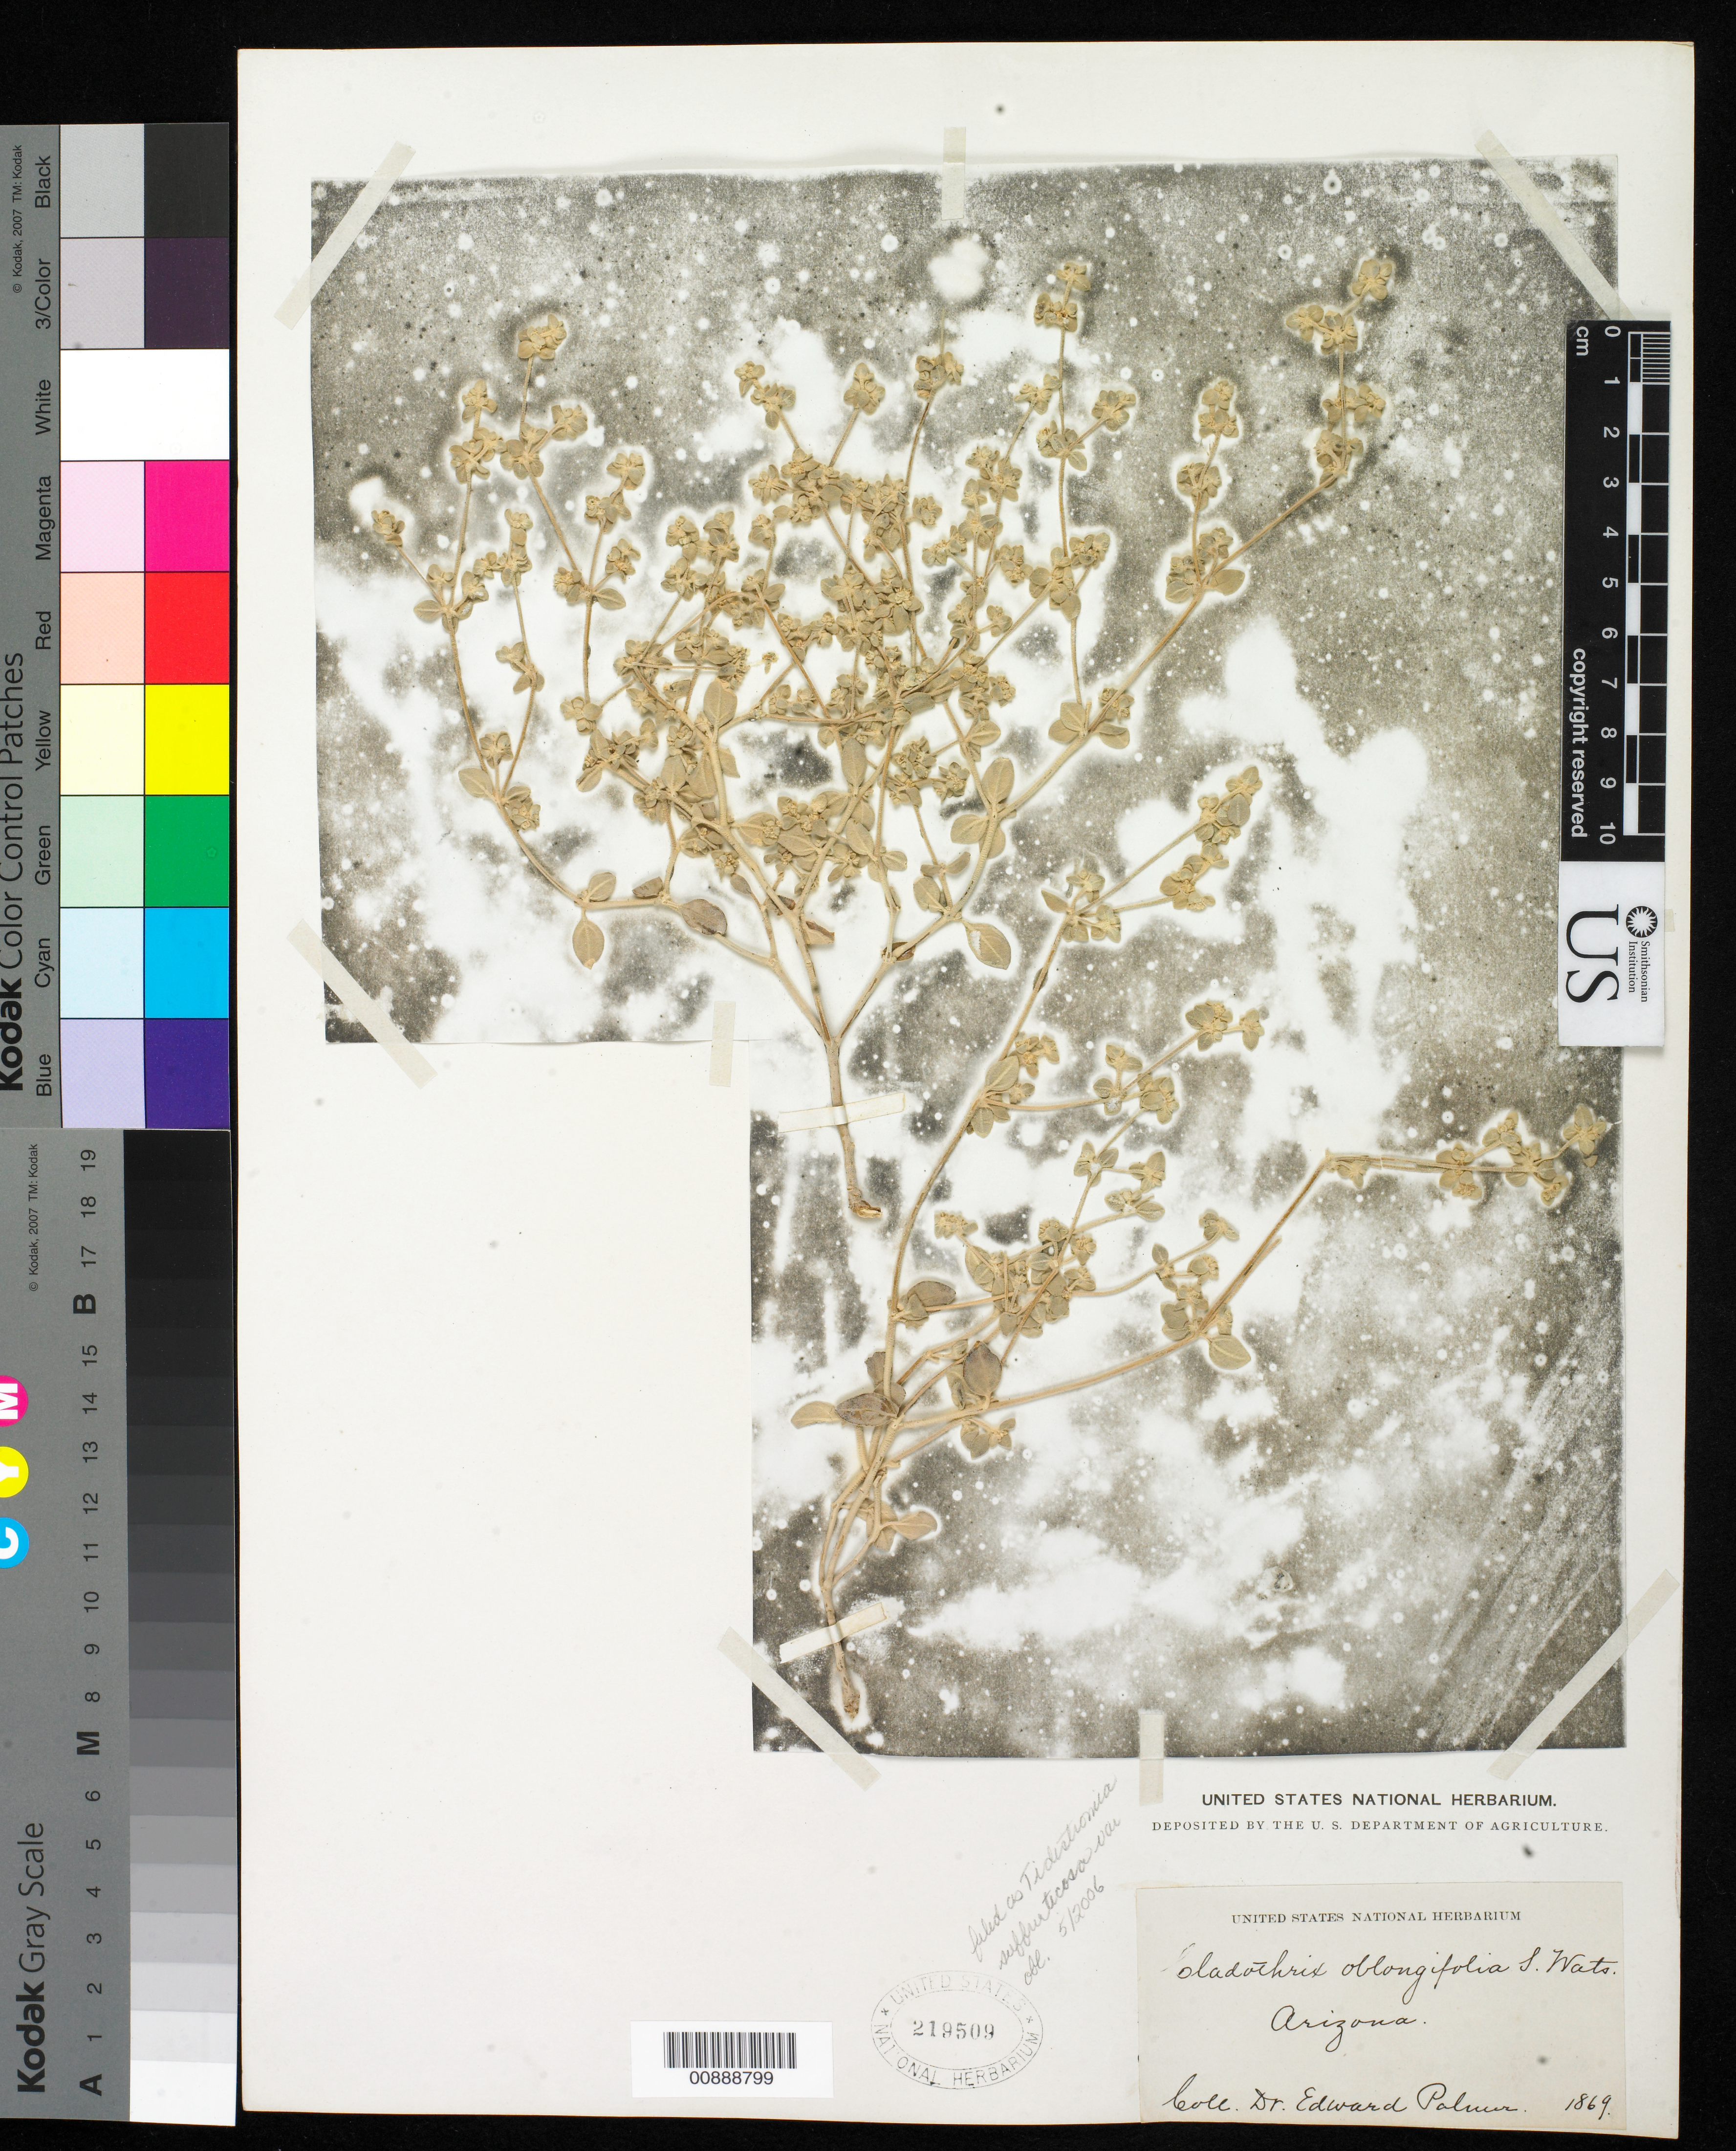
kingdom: Plantae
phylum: Tracheophyta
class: Magnoliopsida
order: Caryophyllales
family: Amaranthaceae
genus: Tidestromia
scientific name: Tidestromia suffruticosa var. oblongifolia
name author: (S. Watson) Sánch. Pino & Flores Olv.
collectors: E. Palmer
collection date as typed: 1869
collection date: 1869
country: United States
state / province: Arizona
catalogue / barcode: US 219509